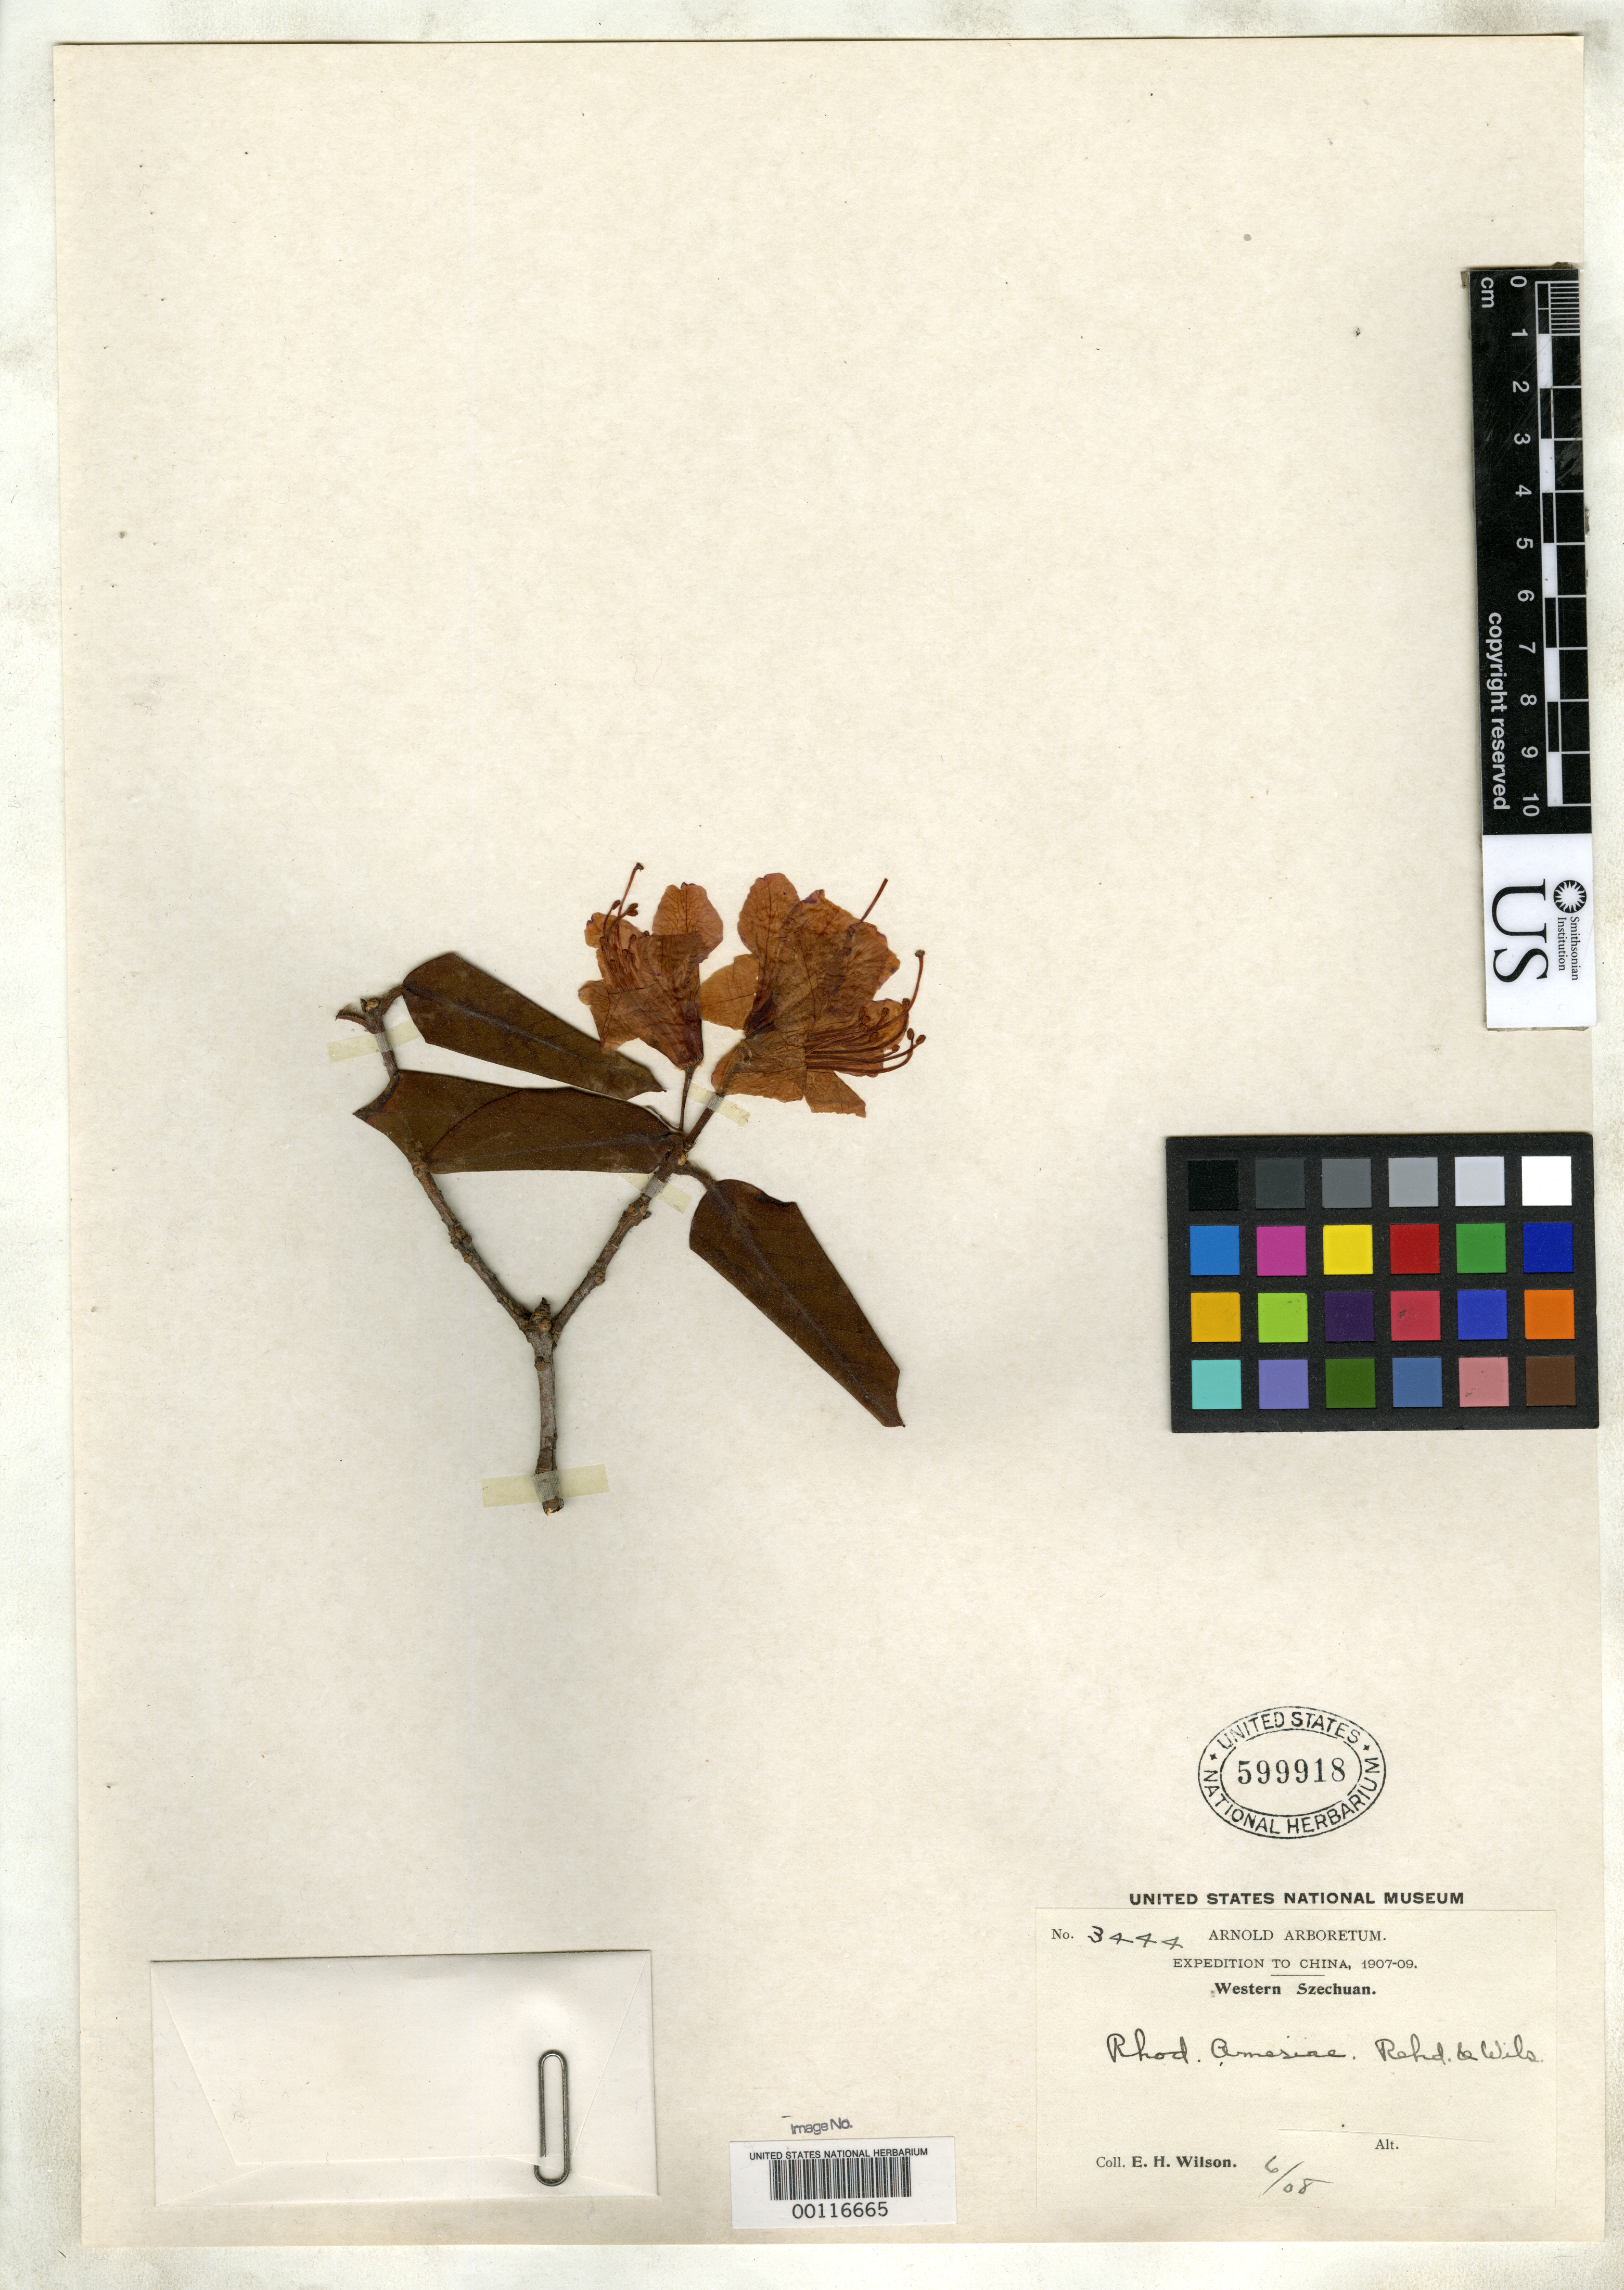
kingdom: Plantae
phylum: Tracheophyta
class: Magnoliopsida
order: Ericales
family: Ericaceae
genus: Rhododendron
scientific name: Rhododendron amesiae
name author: Rehder & E.H. Wilson in Sarg.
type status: Isotype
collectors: E. H. Wilson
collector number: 3444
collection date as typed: Jun 1908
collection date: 1908-06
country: China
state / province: Sichuan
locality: Mupin.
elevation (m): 2300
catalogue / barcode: US 599918